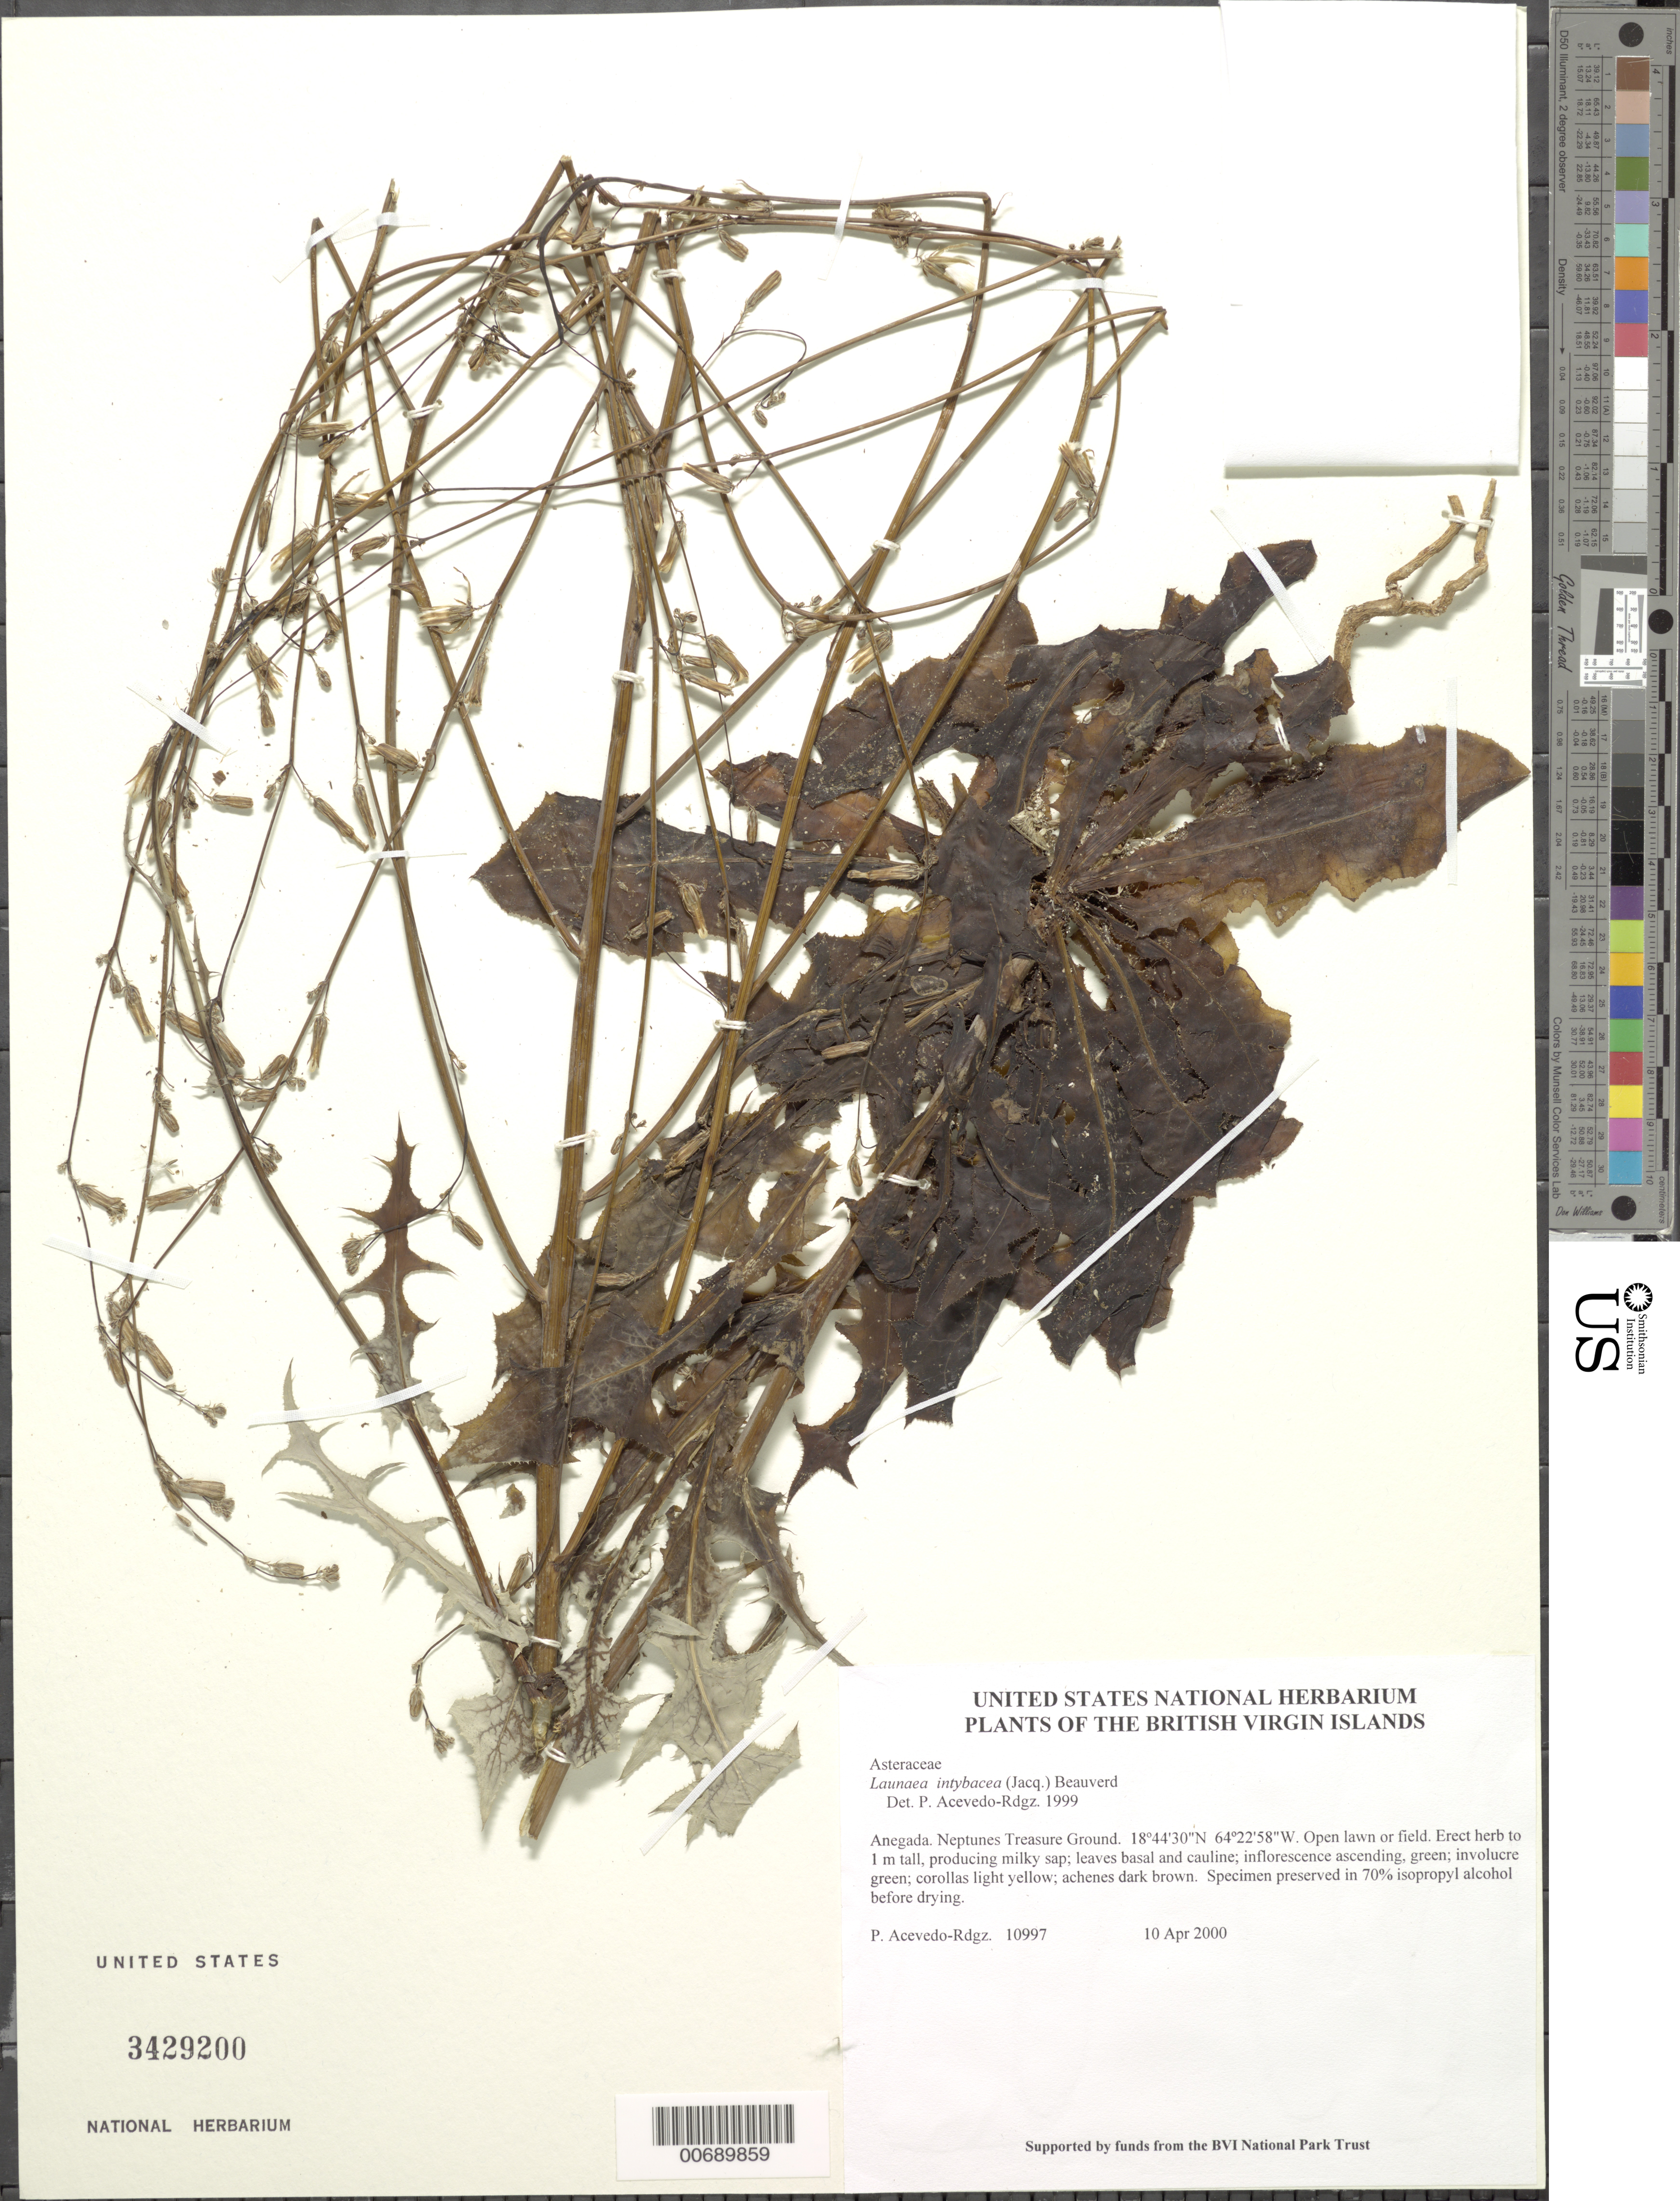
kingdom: Plantae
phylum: Tracheophyta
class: Magnoliopsida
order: Asterales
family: Asteraceae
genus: Launaea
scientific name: Launaea intybacea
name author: (Jacq.) Beauverd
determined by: Acevedo-Rodríguez, P., (BOT), Smithsonian Institution - National Museum of Natural History (UNITED STATES)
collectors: P. Acevedo-Rodr.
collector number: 10997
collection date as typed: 10 Apr 2000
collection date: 2000-04-10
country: British Virgin Islands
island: Anegada I.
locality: Neptunes Treasure Ground.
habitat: Open lawn or field.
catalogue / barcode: US 3429200